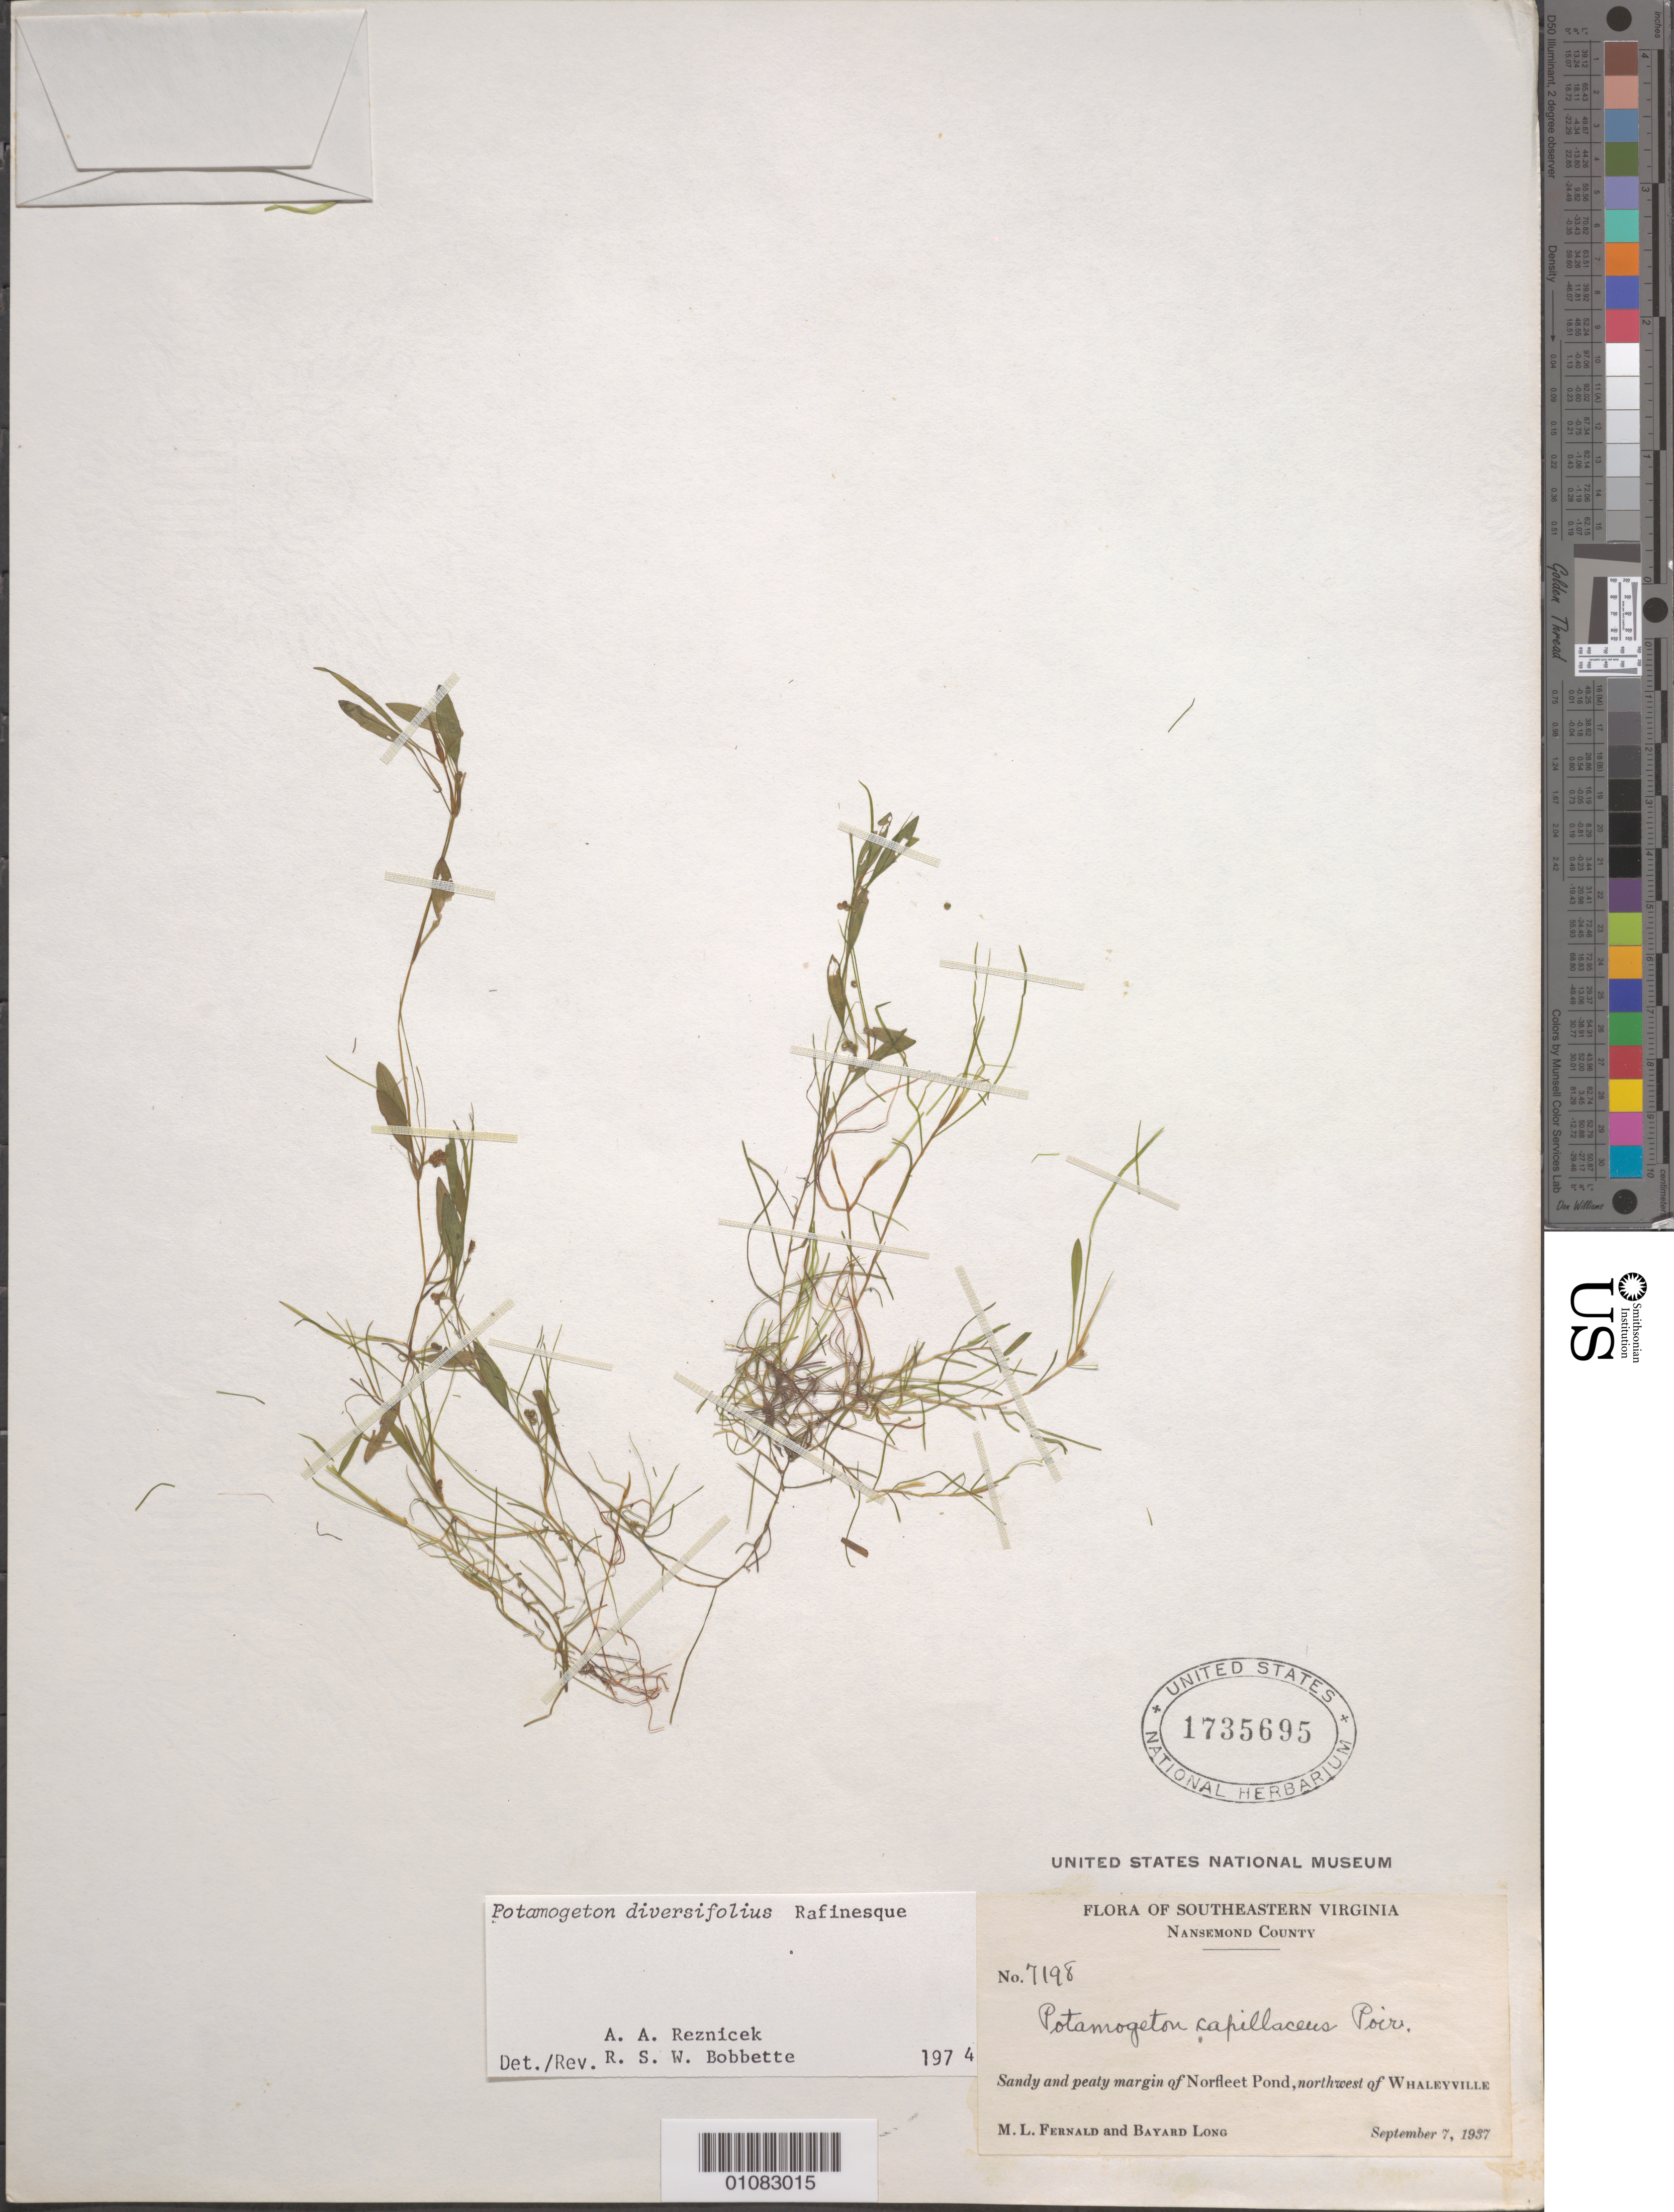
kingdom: Plantae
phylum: Tracheophyta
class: Liliopsida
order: Alismatales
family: Potamogetonaceae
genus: Potamogeton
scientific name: Potamogeton diversifolius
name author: Raf.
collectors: M. L. Fernald & B. H. Long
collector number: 7198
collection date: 1937-09-07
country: United States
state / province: Virginia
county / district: City of Suffolk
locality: NW of Whaleyville, Norfleet Pond. Nansemond Co. (= historic county name).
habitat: Sandy and peaty margin of pond.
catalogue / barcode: US 1735695